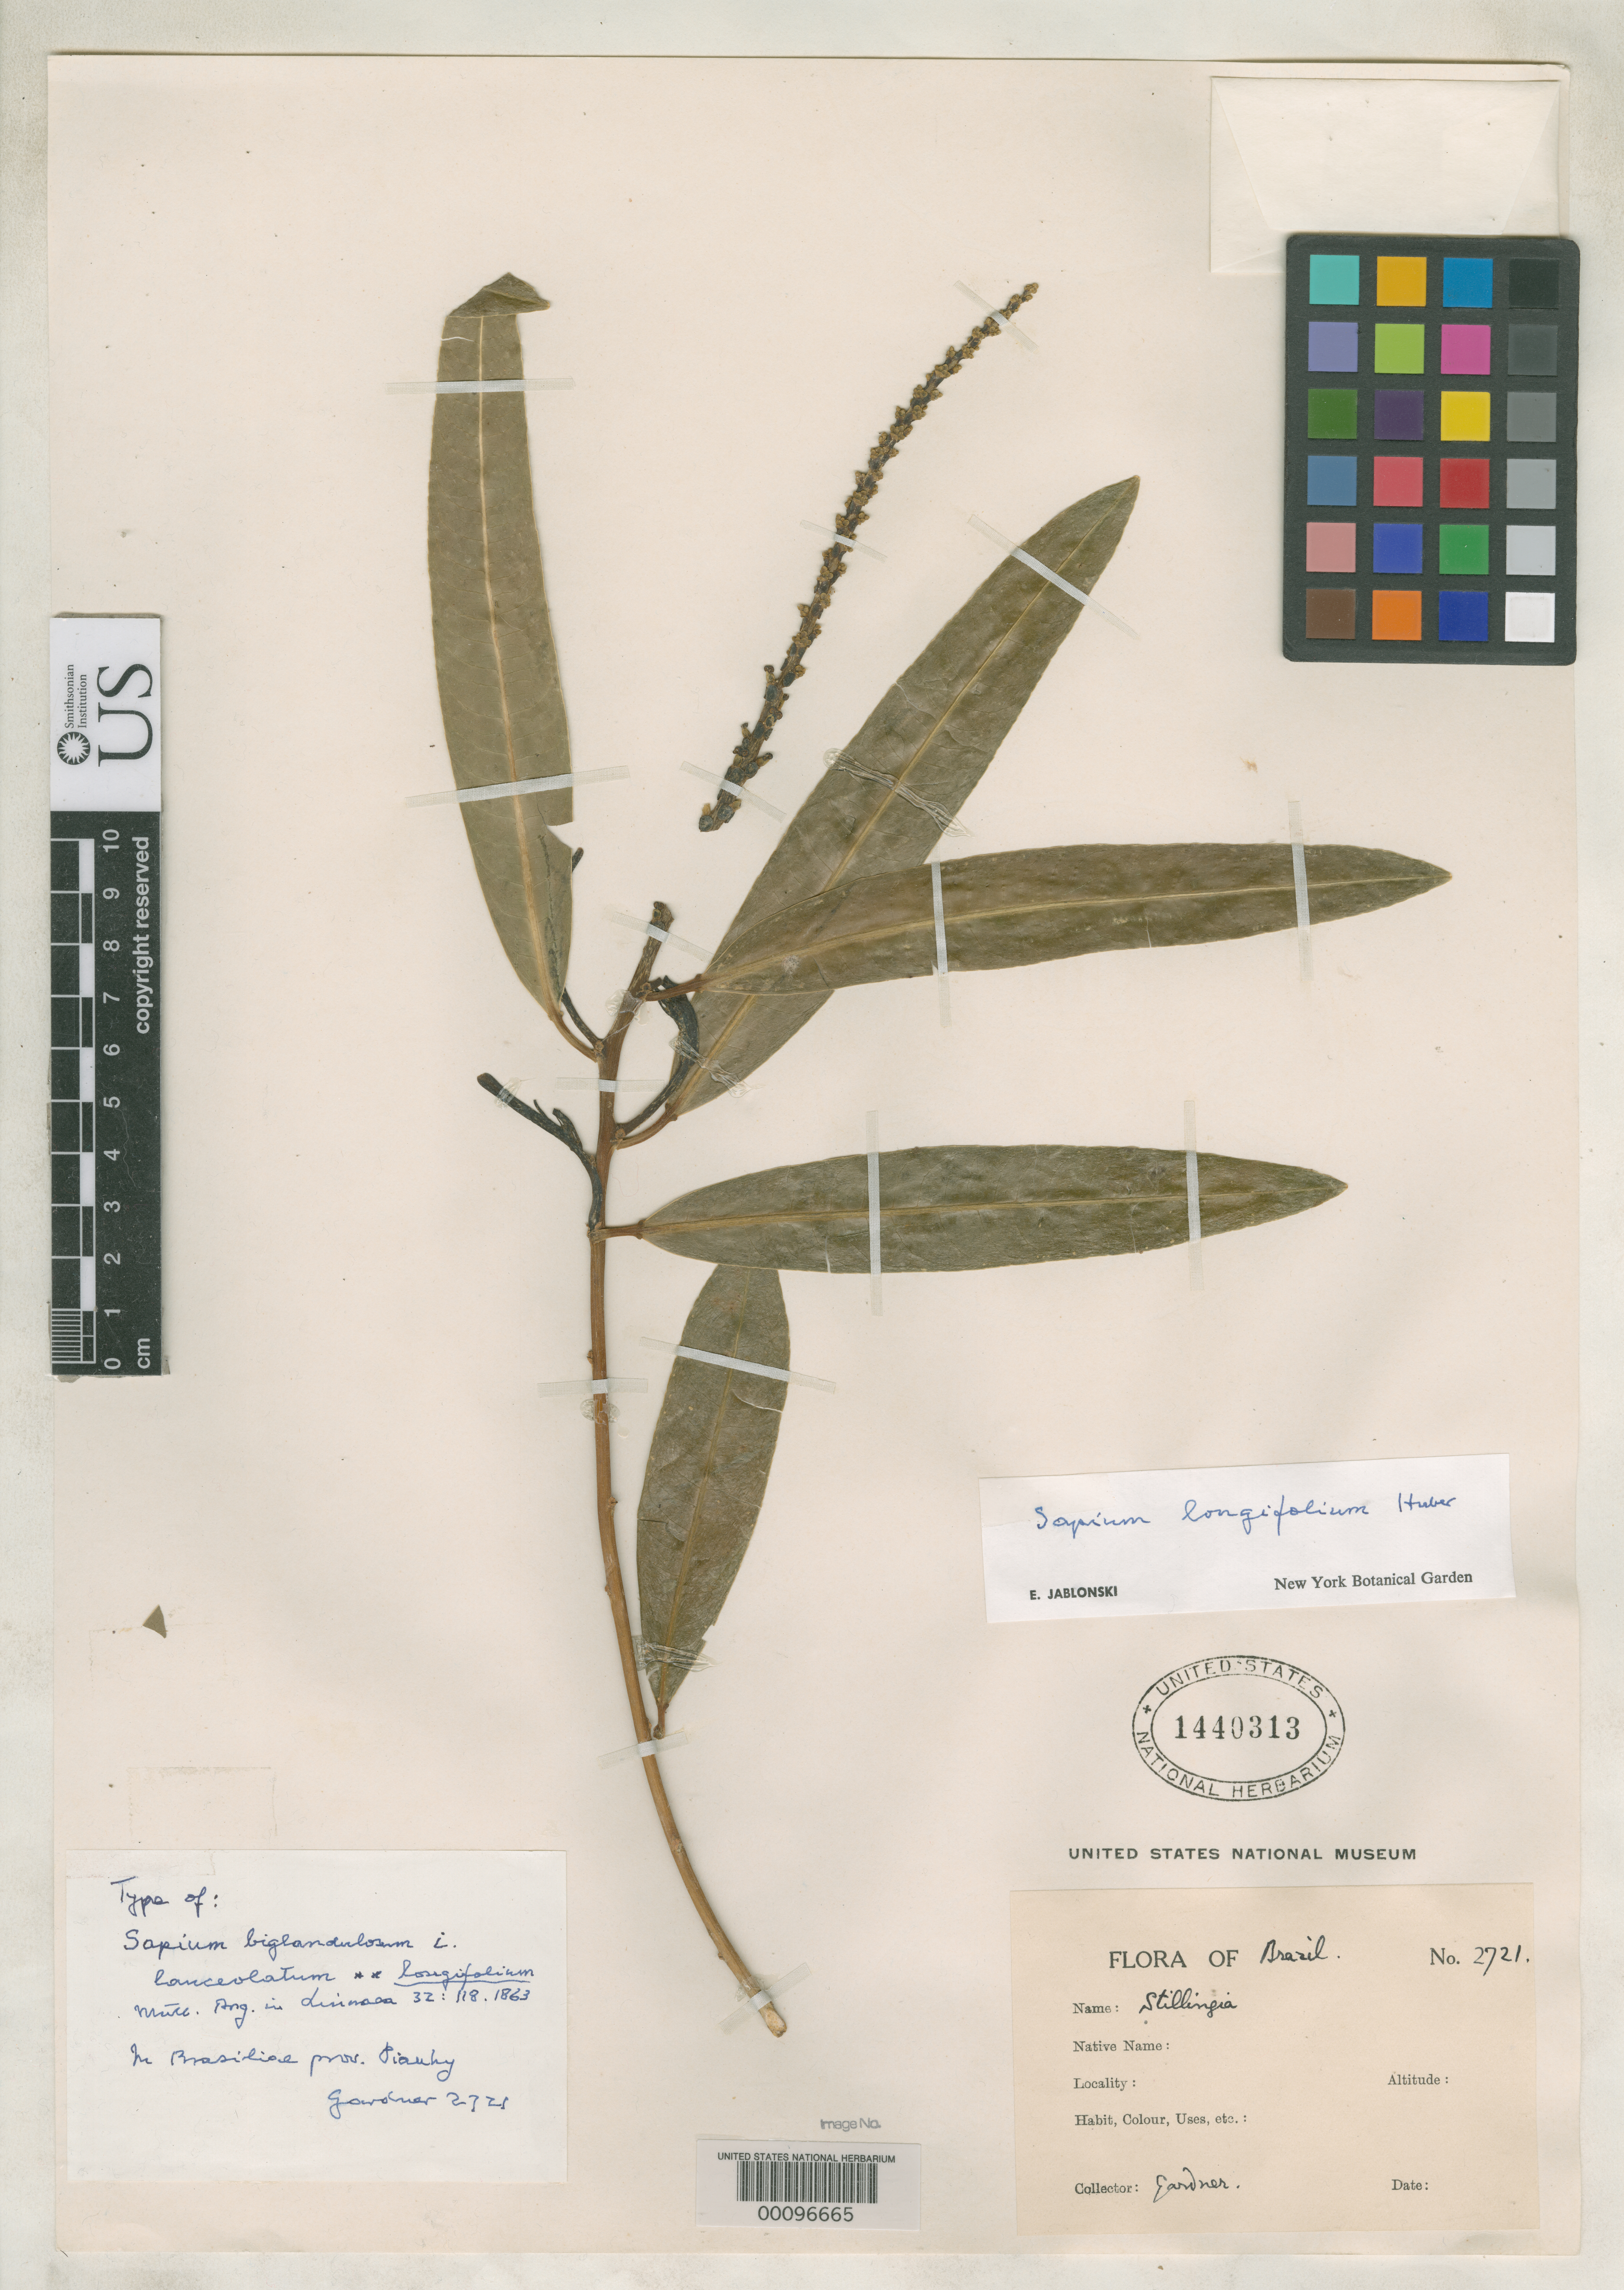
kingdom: Plantae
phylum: Tracheophyta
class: Magnoliopsida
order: Malpighiales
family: Euphorbiaceae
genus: Sapium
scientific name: Sapium biglandulosum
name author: Müll. Arg.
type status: Isotype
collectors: G. Gardner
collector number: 2721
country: Brazil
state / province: Piauí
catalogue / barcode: US 1440313